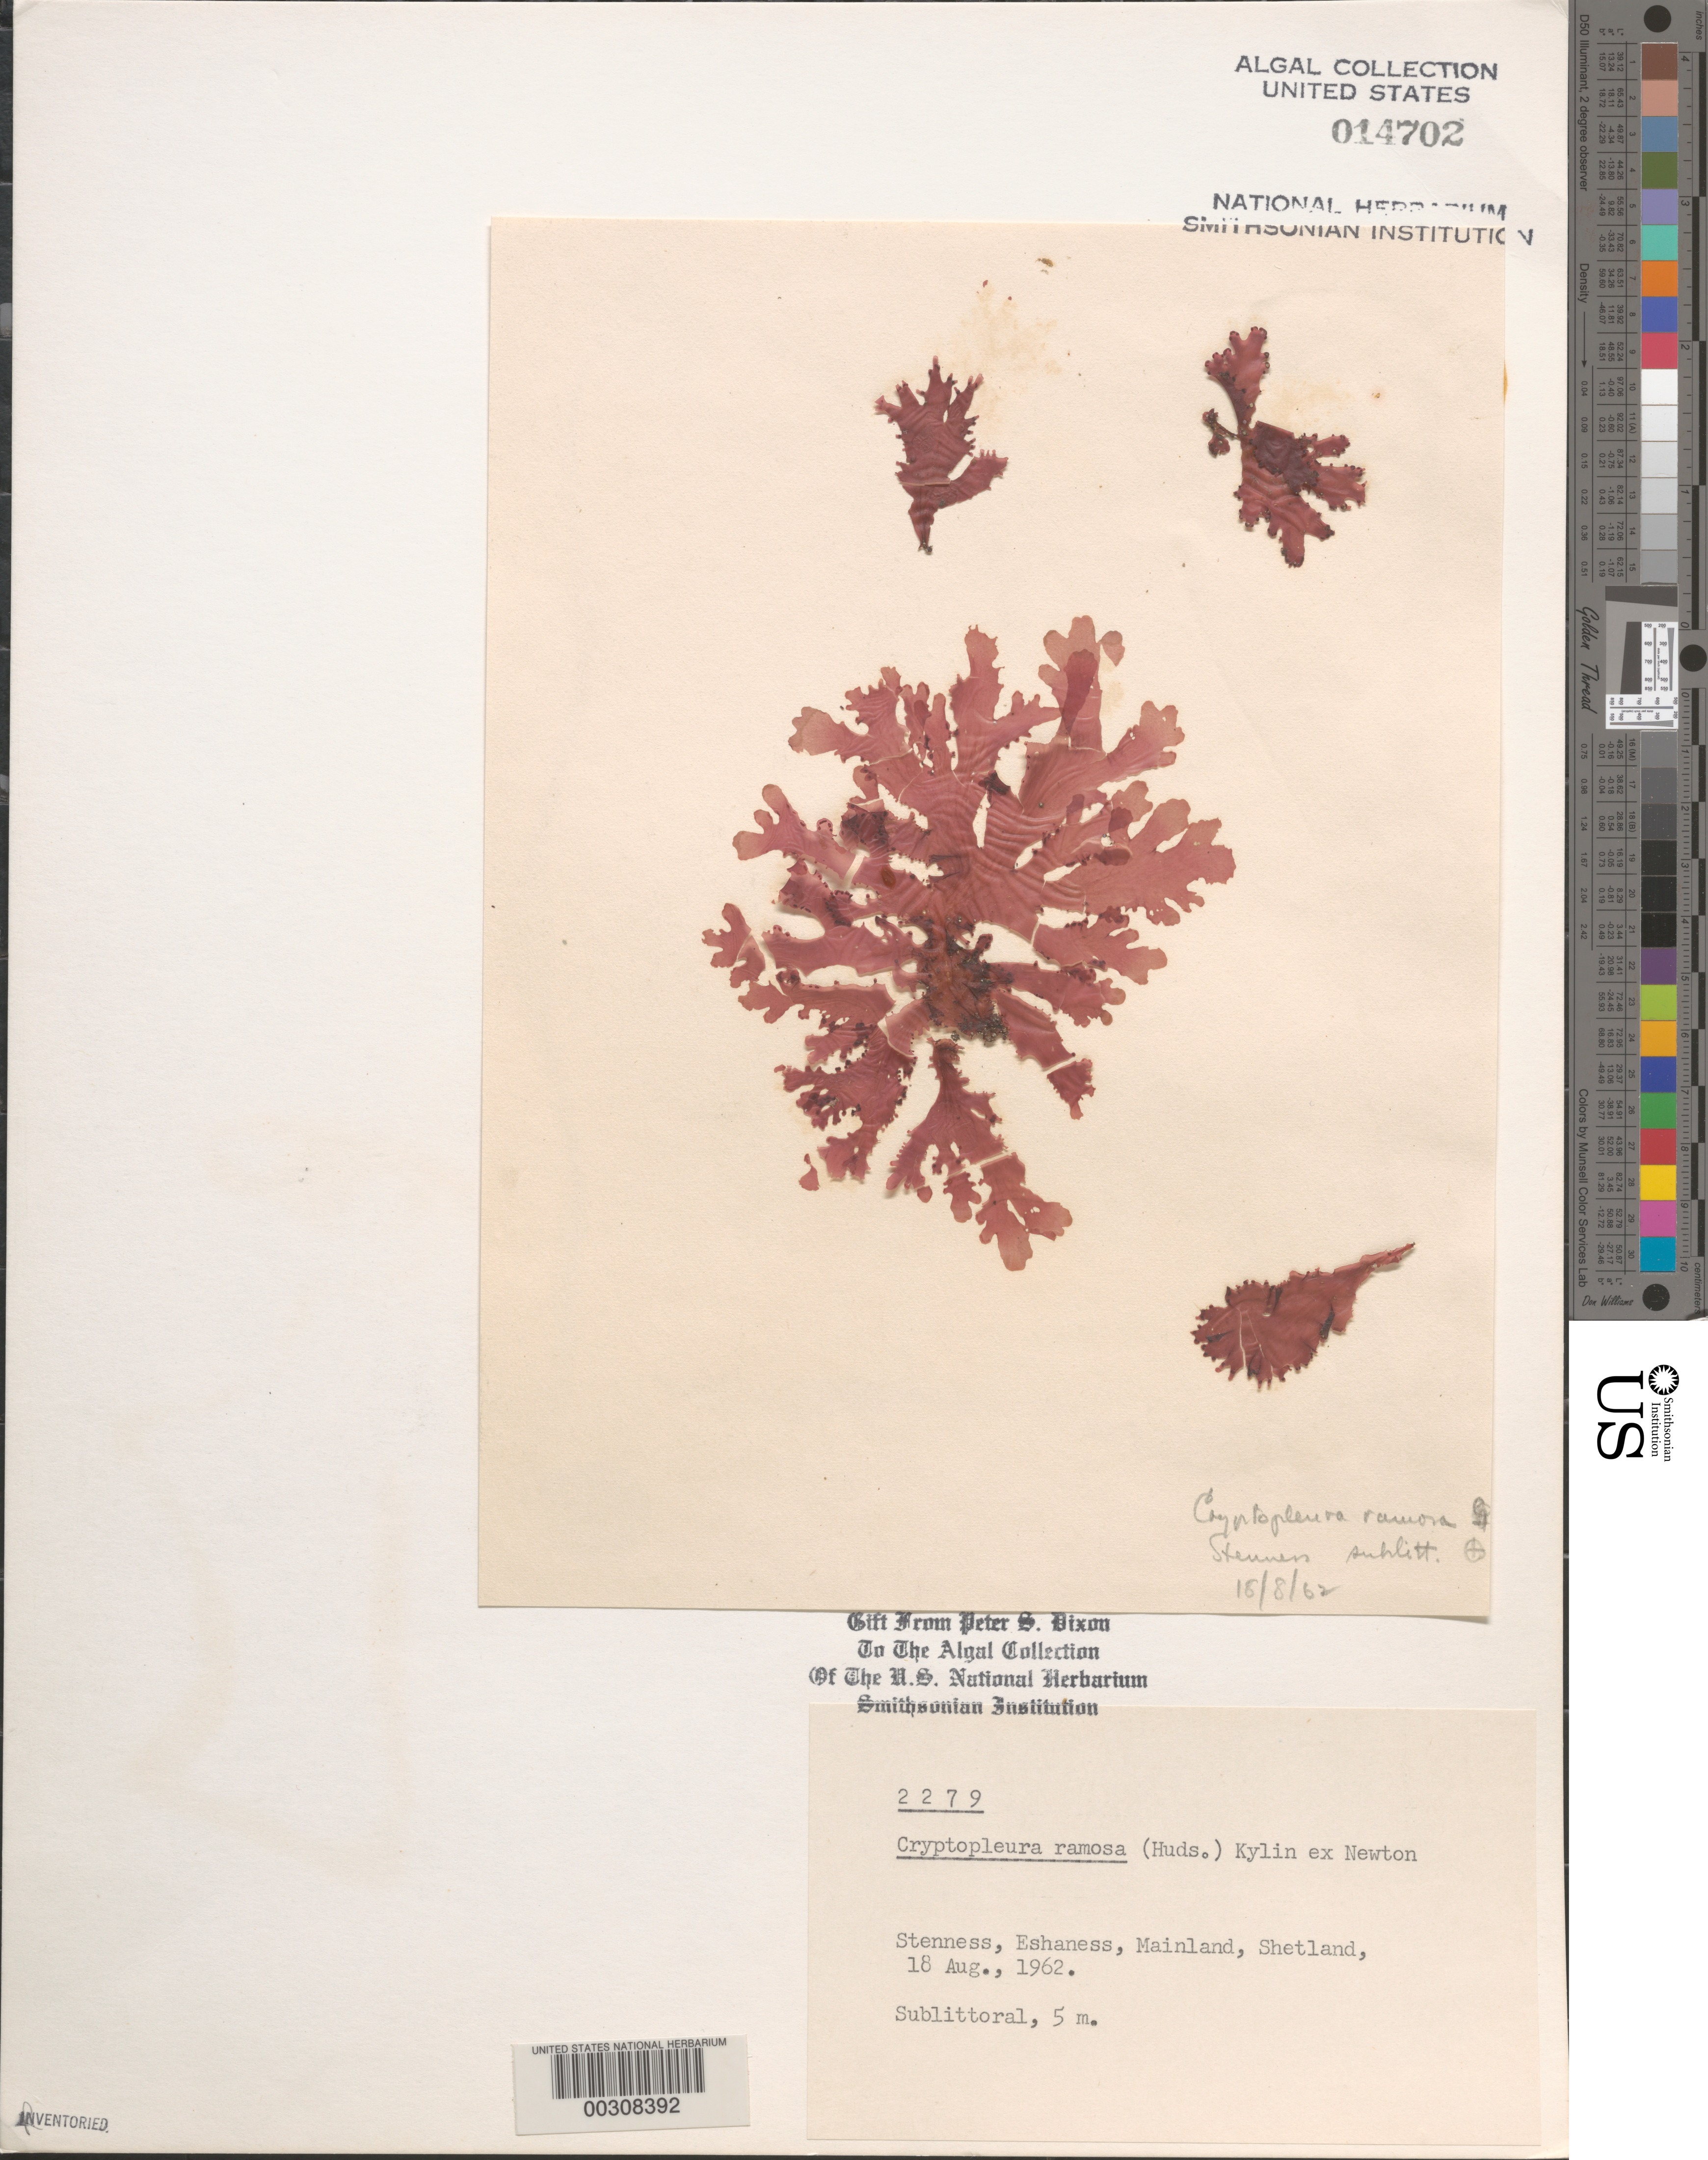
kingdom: Plantae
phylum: Rhodophyta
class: Florideophyceae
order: Ceramiales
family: Delesseriaceae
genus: Cryptopleura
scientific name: Cryptopleura ramosa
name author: (Huds.) L.M. Newton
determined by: Dixon, P. S.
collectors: P. S. Dixon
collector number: PSD 2279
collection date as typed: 18 Aug 1962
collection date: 1962-08-18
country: United Kingdom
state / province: Scotland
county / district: Shetland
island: Mainland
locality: Stenness, Eshaness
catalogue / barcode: US 14702